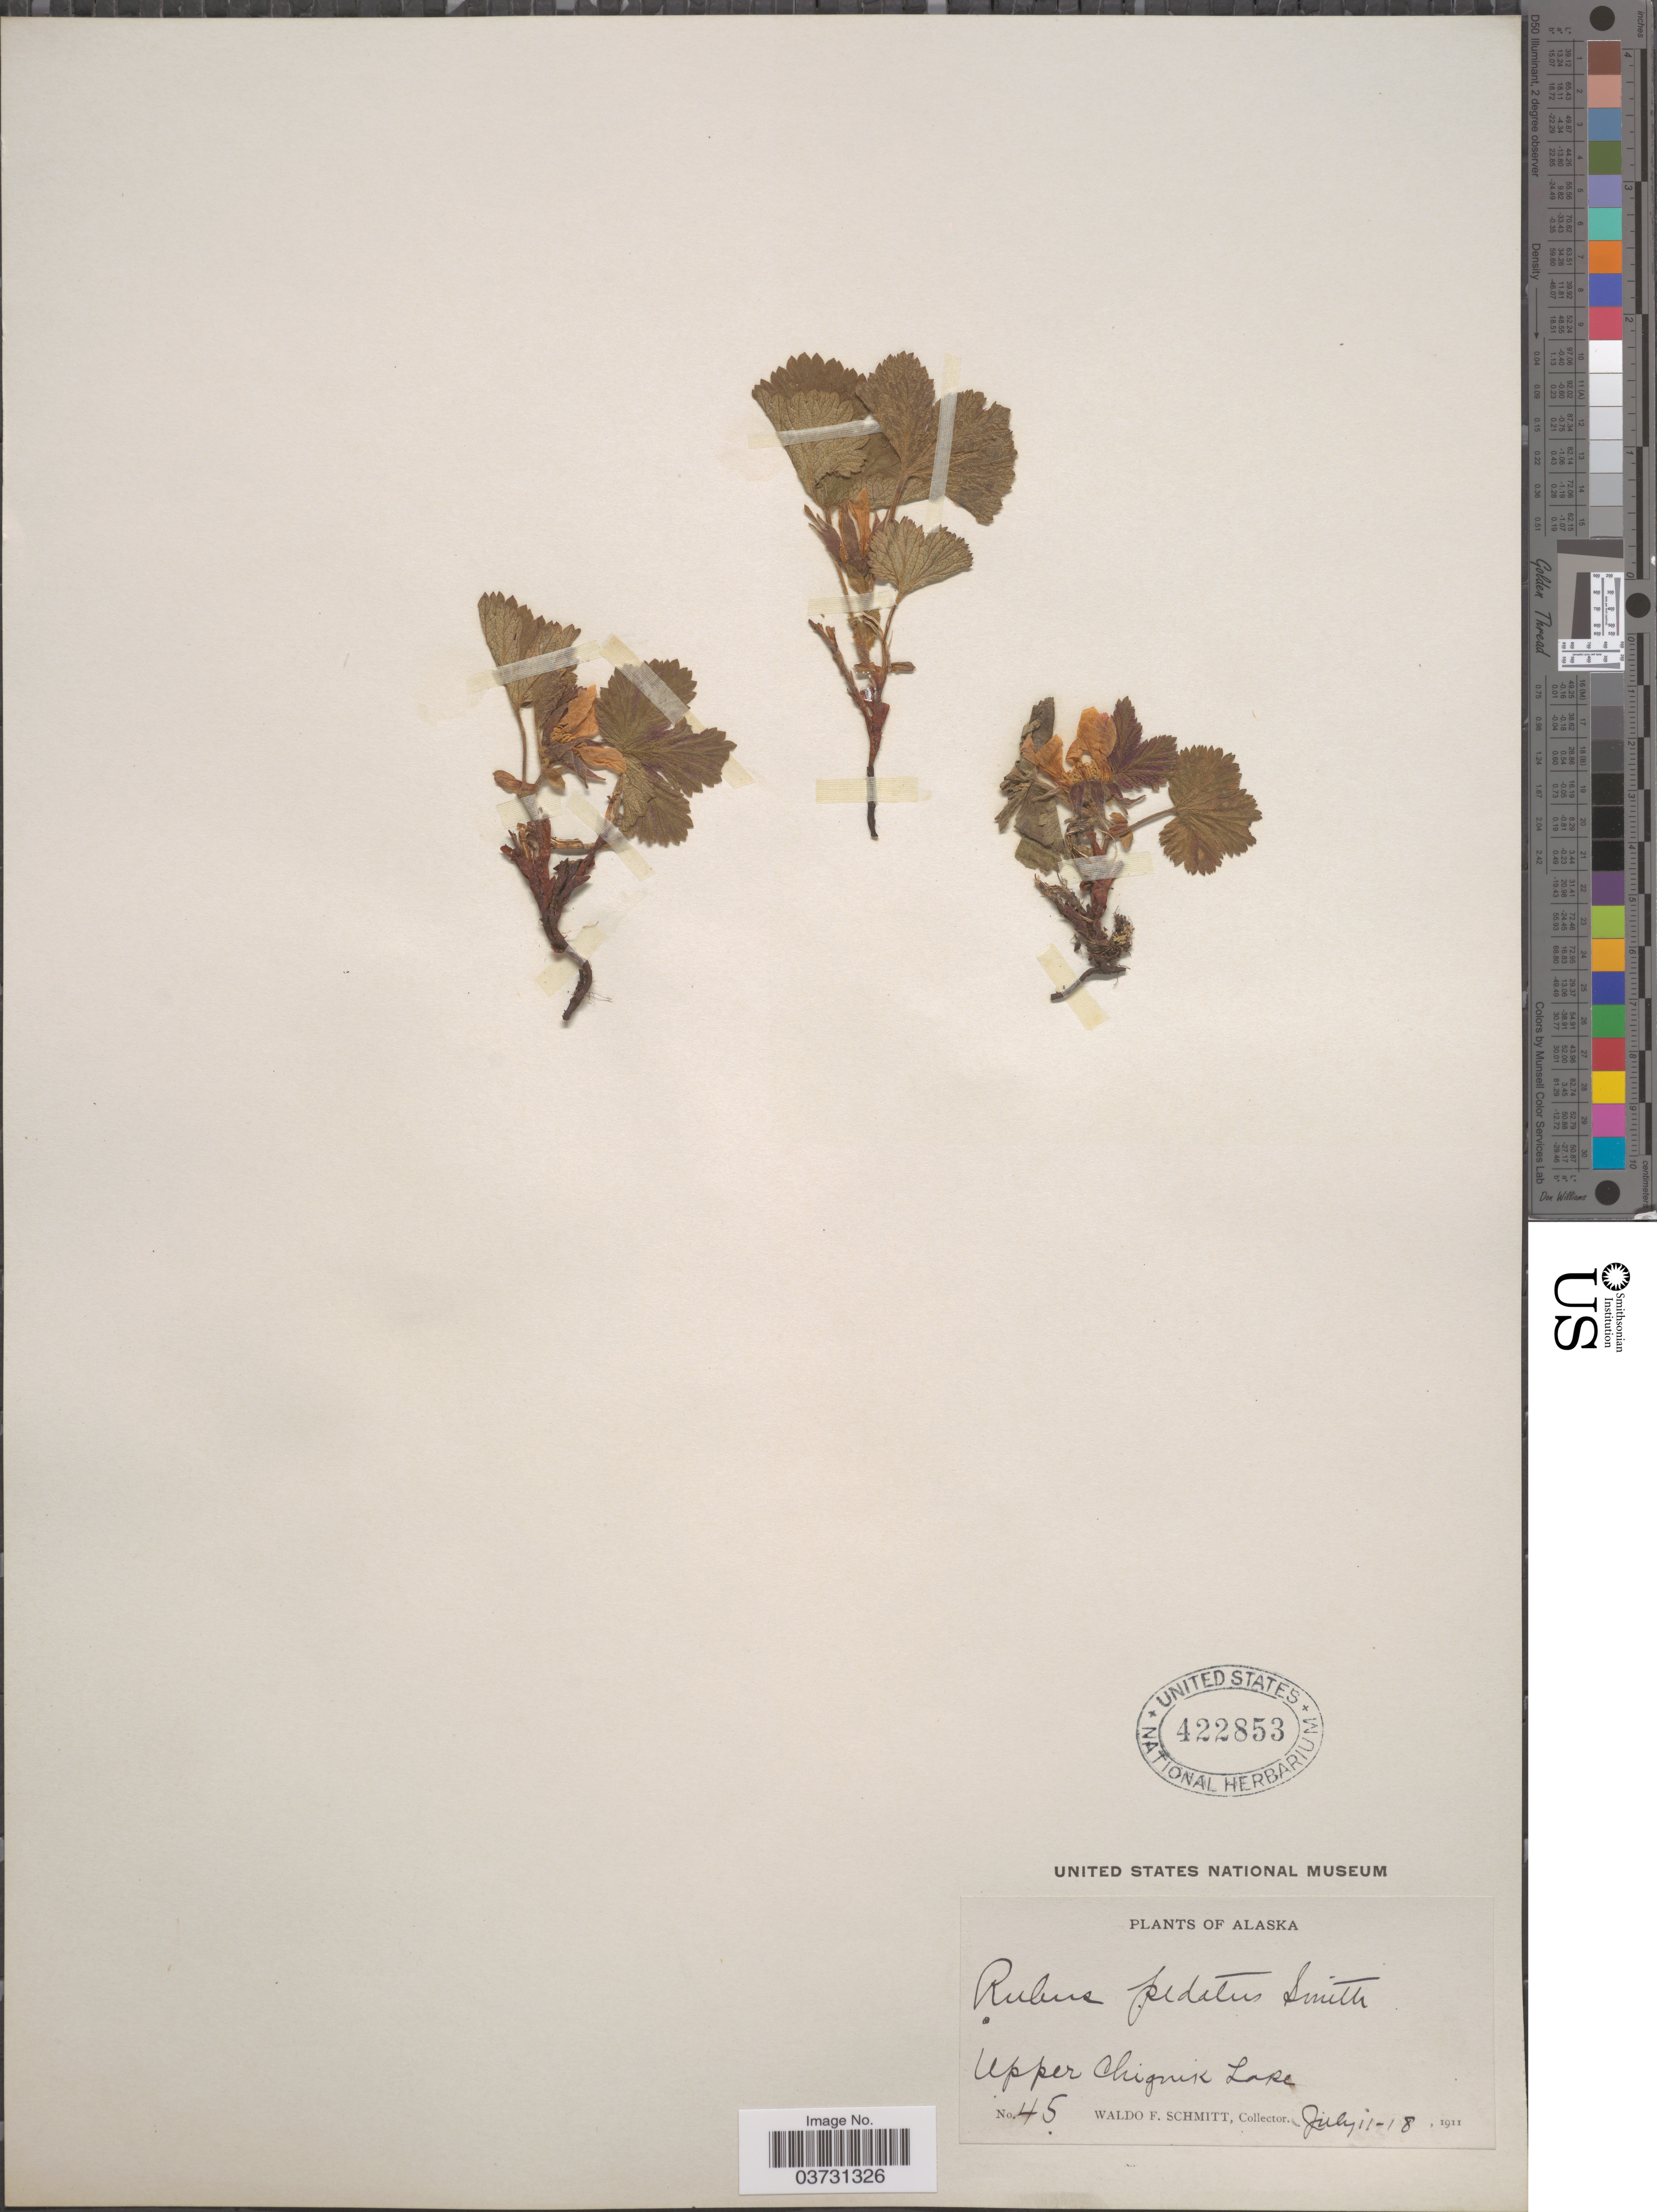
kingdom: Plantae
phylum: Tracheophyta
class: Magnoliopsida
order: Rosales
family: Rosaceae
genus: Rubus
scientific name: Rubus stellatus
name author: Sm.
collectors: W. F. Schmitt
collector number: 45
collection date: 1911-07-11/1911-07-18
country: United States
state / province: Alaska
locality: Upper Chignik Lake.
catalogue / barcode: US 422853